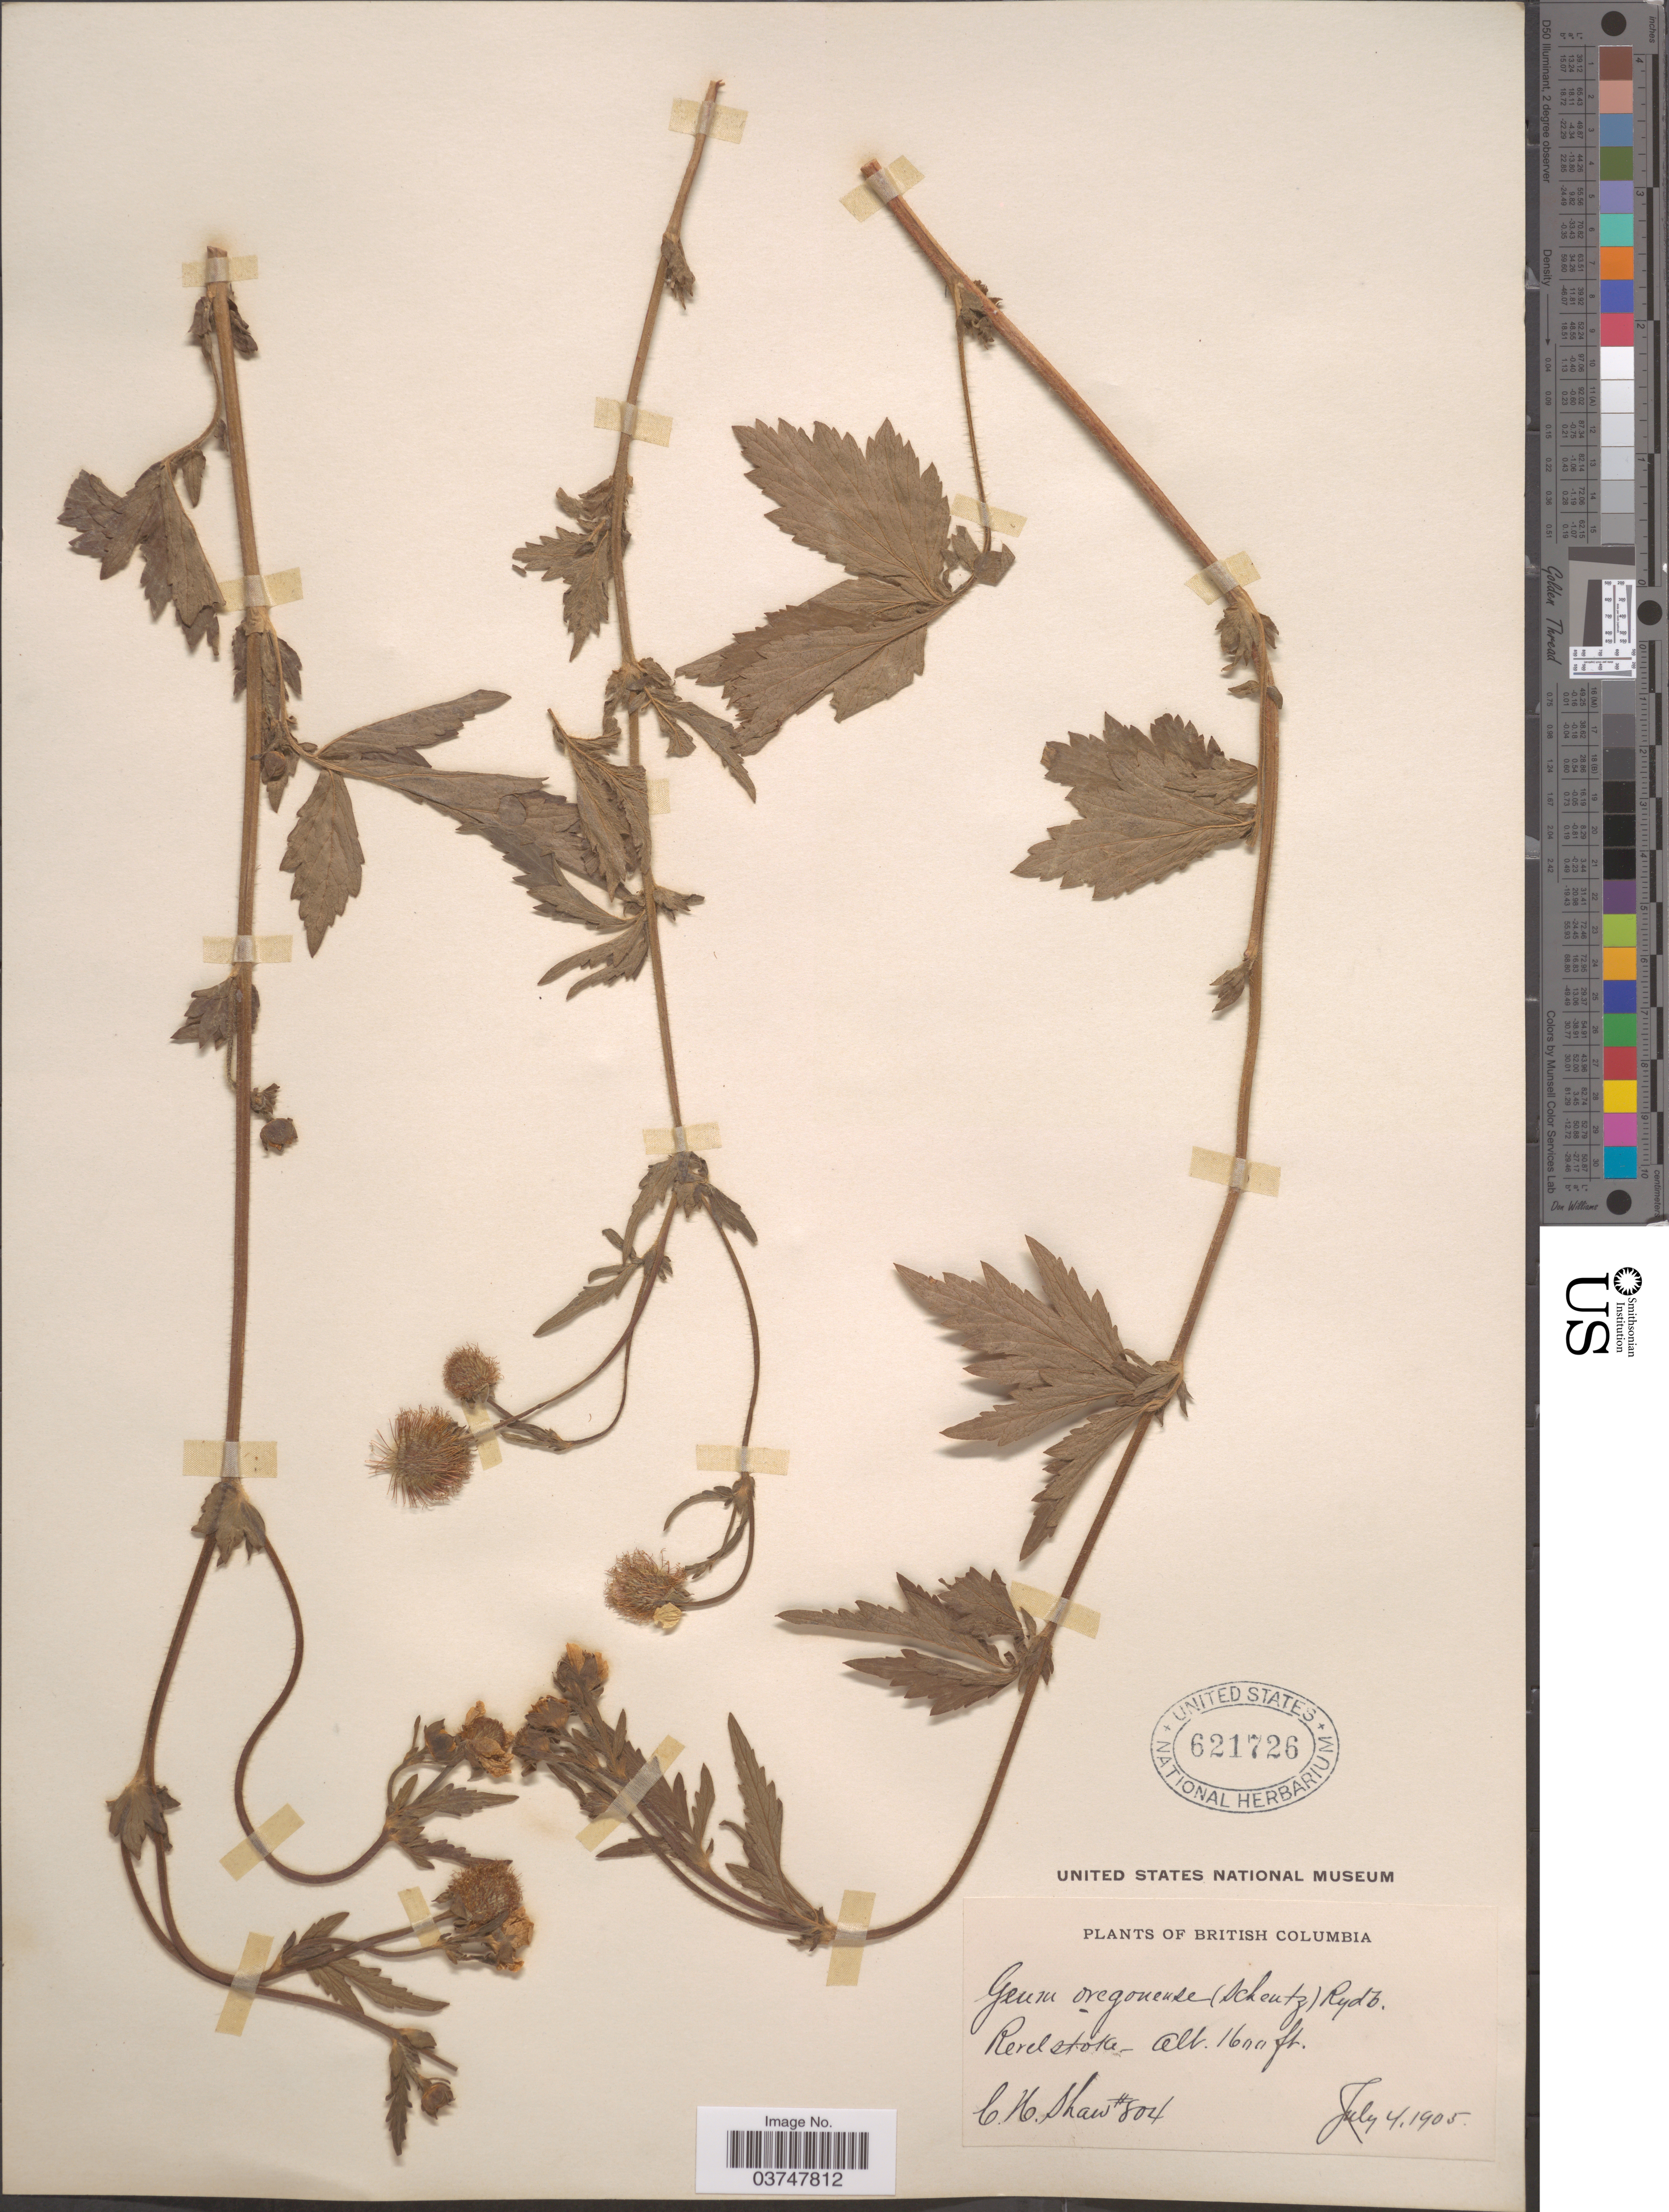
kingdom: Plantae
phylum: Tracheophyta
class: Magnoliopsida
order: Rosales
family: Rosaceae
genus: Geum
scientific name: Geum oregonense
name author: Rydb.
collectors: C. H. Shaw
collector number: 804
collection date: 1905-07-04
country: Canada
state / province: British Columbia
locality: Revelstoke.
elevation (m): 488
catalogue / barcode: US 621726